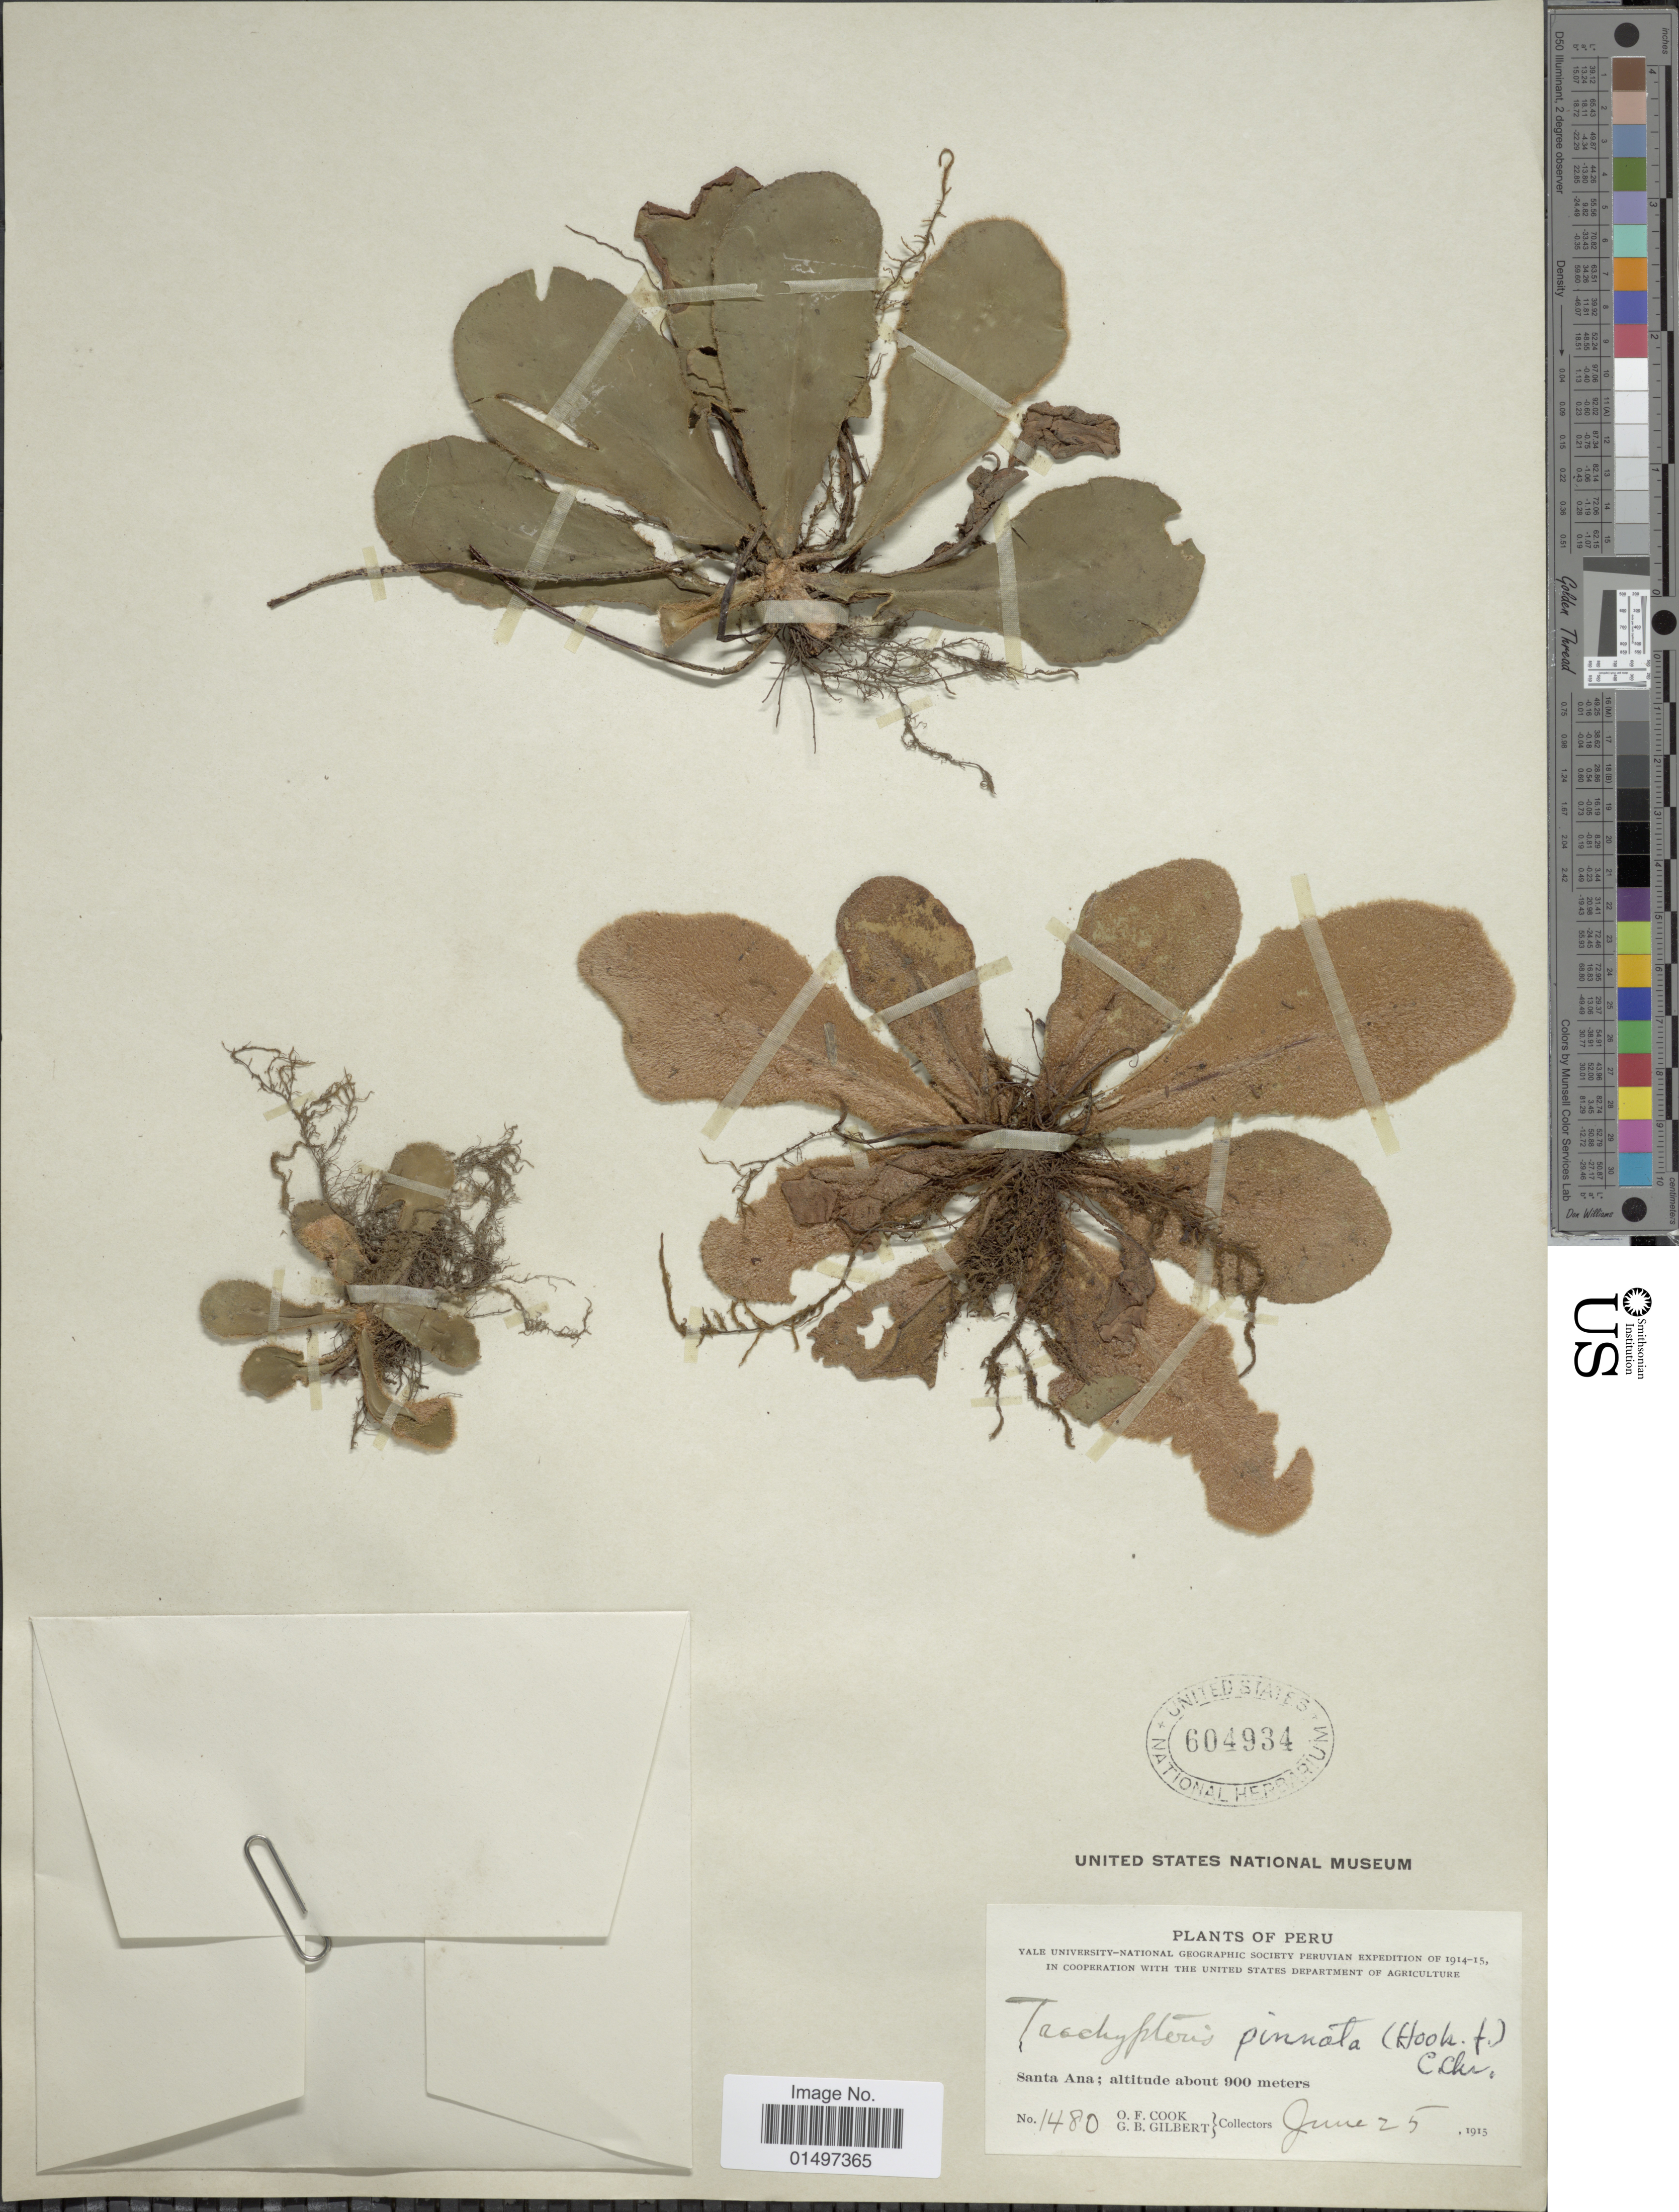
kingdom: Plantae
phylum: Tracheophyta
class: Polypodiopsida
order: Polypodiales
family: Pteridaceae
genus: Trachypteris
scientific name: Trachypteris pinnata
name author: (Hook. f.) C. Chr.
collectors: O. F. Cook & G. B. Gilbert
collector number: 1480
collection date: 1915-06-25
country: Peru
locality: Santa Ana.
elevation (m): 900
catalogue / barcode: US 604934